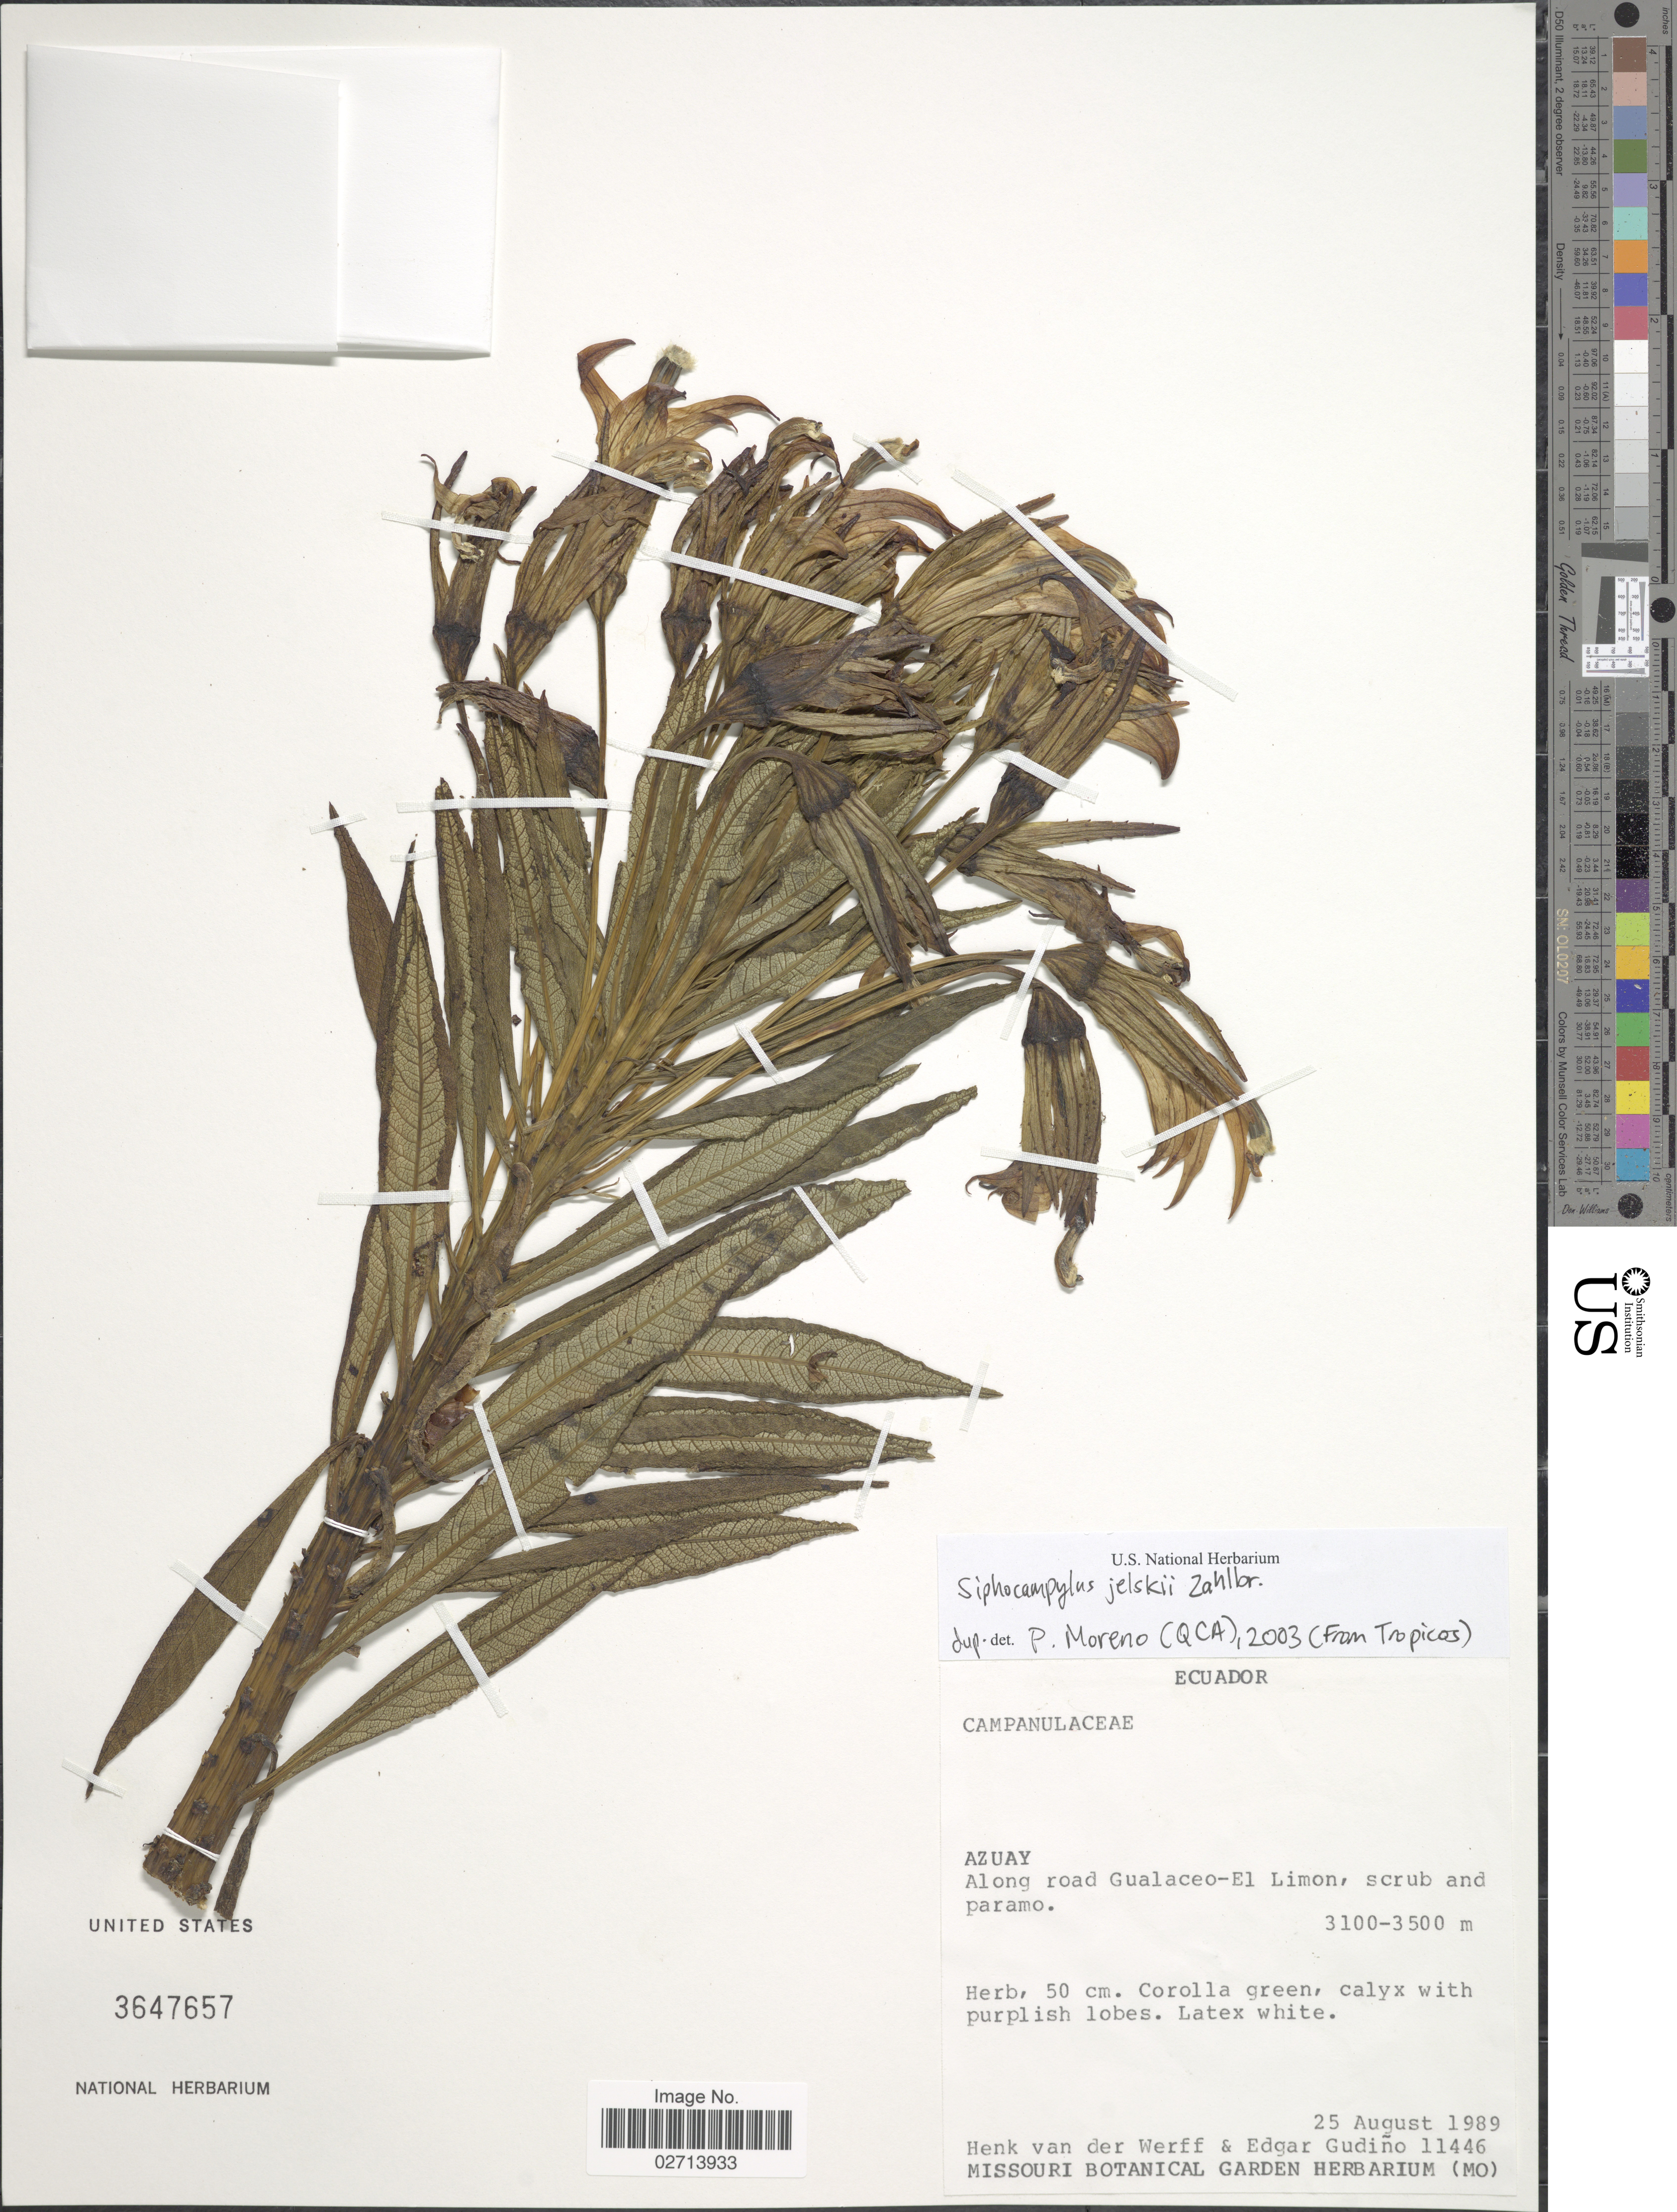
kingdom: Plantae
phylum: Tracheophyta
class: Magnoliopsida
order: Asterales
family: Campanulaceae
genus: Siphocampylus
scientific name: Siphocampylus jelskii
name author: Zahlbr.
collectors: H. van der Werff & E. Gudiño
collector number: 11446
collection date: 1989-08-25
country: Ecuador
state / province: Azuay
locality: Along road Gualaceo-El Limon, scrub and paramo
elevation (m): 3100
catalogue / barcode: US 3647657